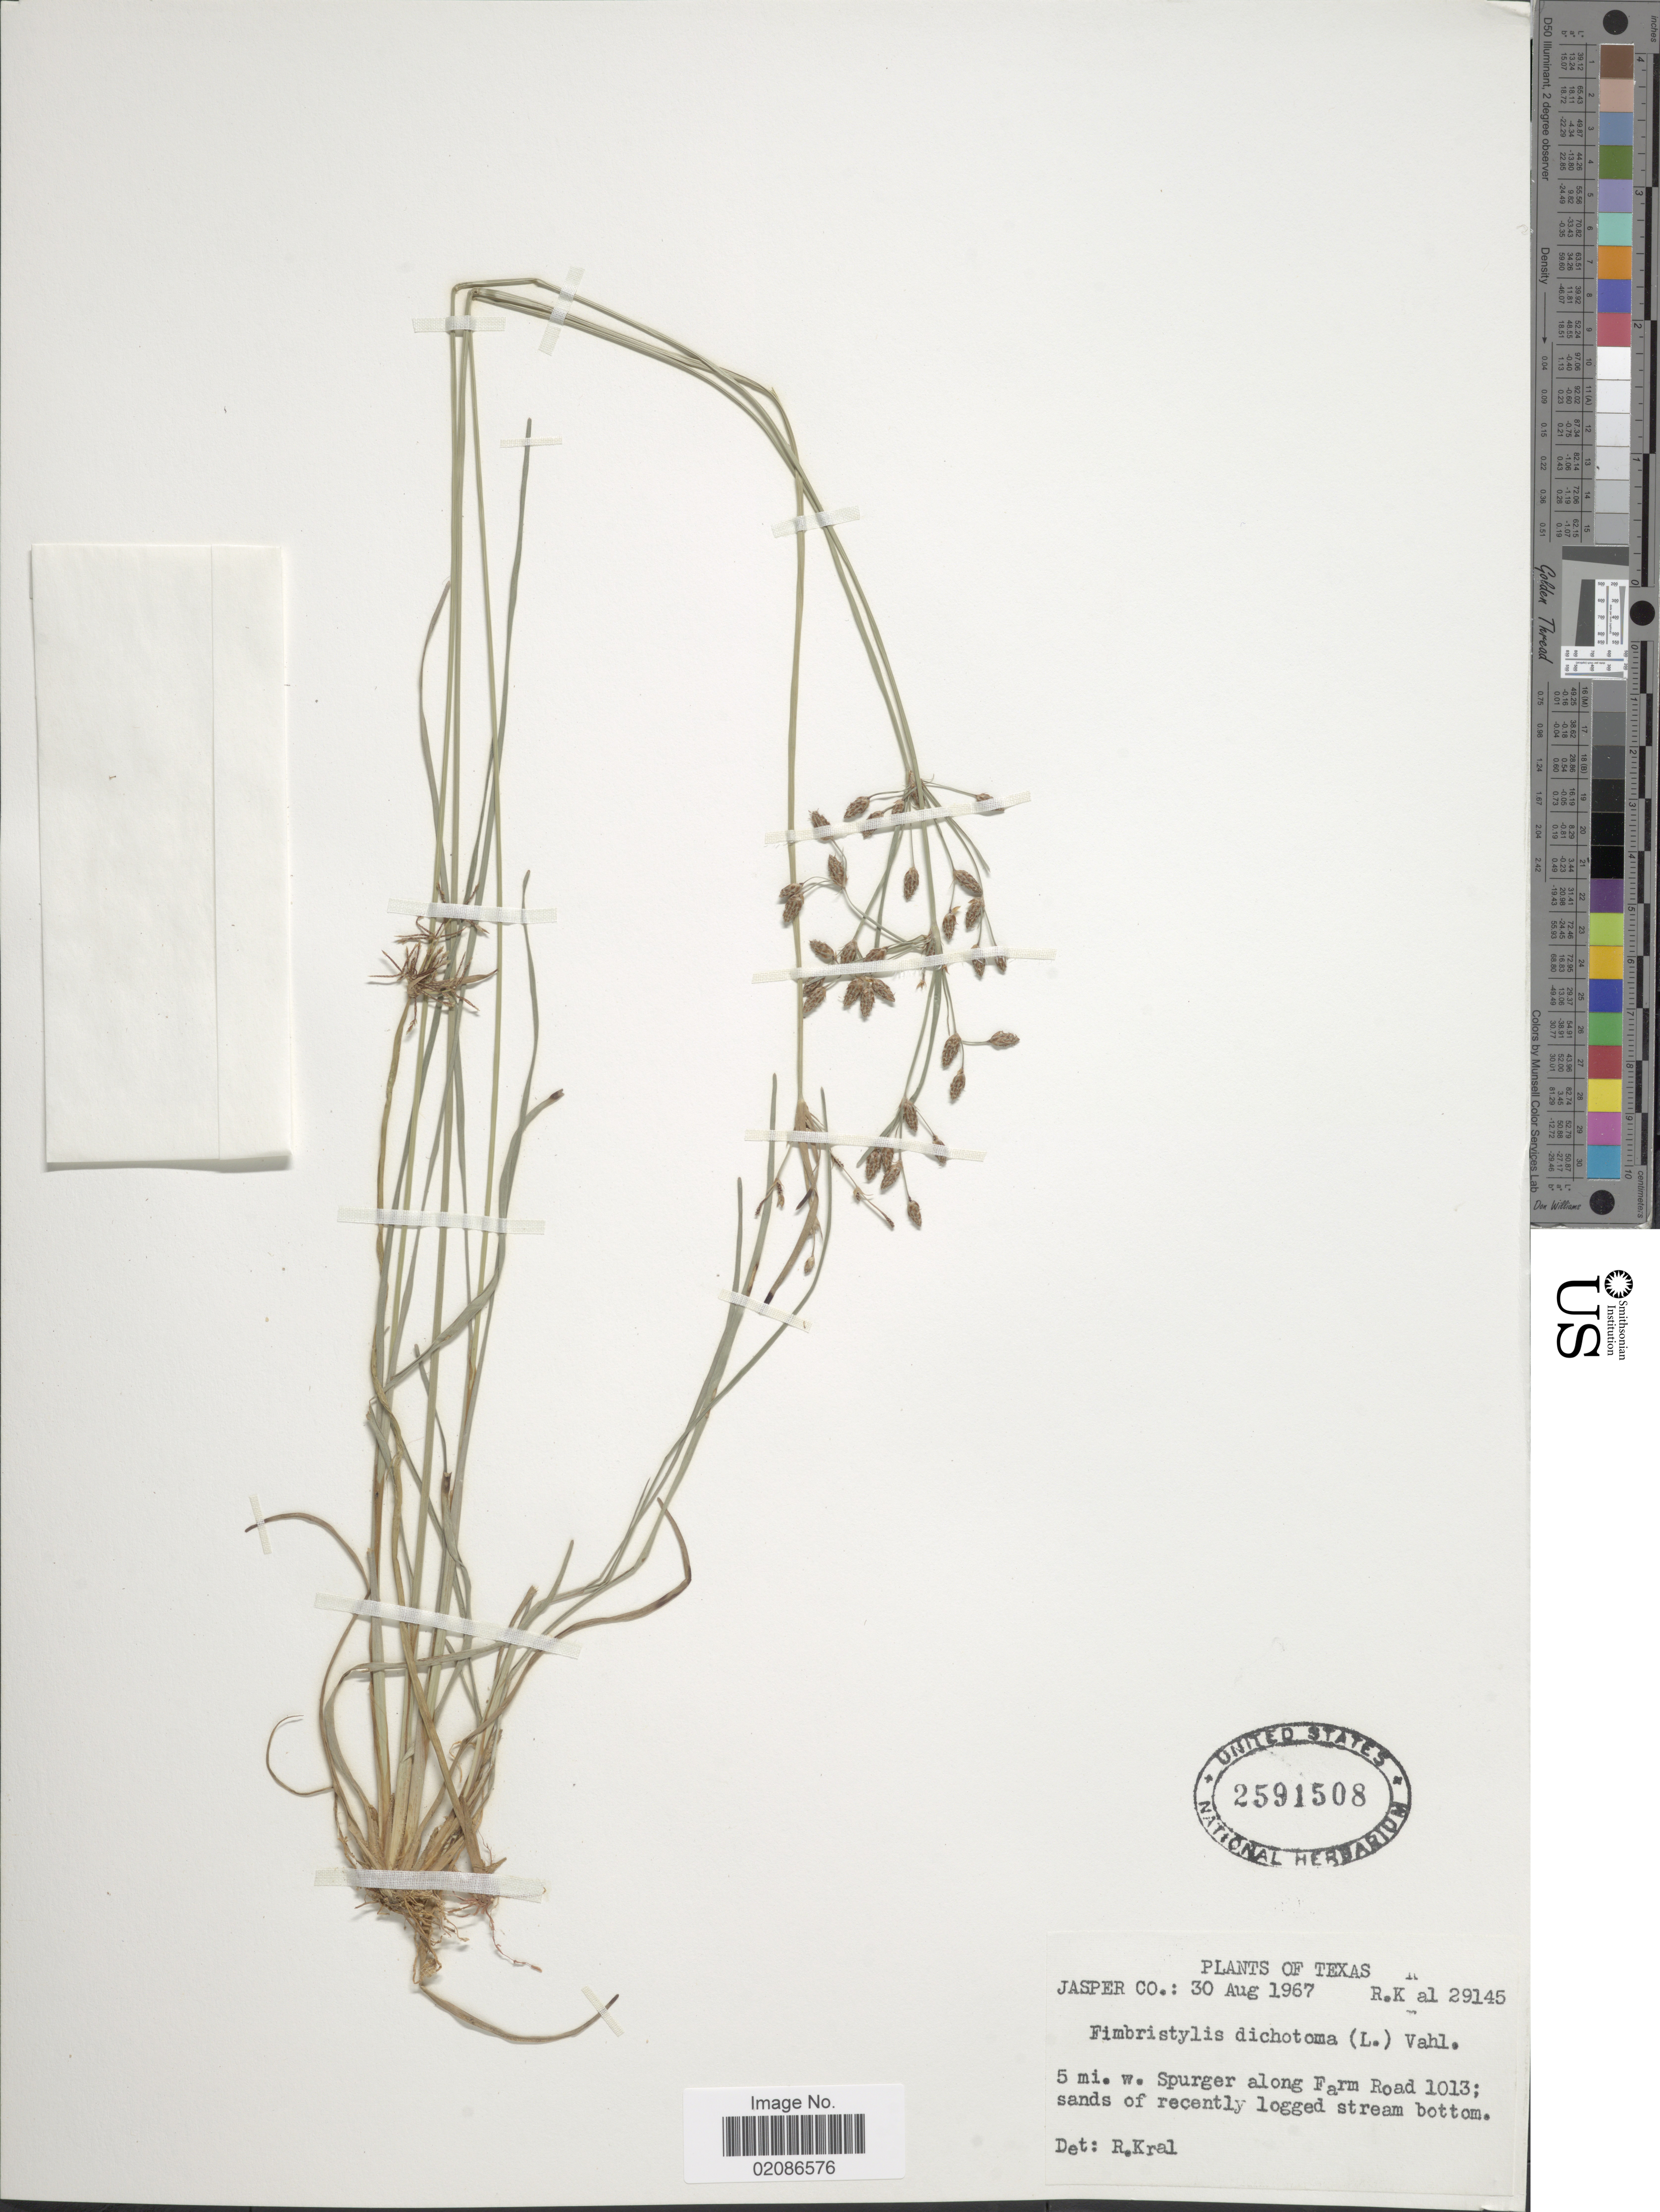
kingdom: Plantae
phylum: Tracheophyta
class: Liliopsida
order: Poales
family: Cyperaceae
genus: Fimbristylis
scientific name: Fimbristylis dichotoma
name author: (L.) Vahl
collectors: R. Kral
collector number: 29145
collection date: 1967-08-30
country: United States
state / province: Texas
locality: Jasper Co; 5 mi w. of Spurger along Farm Road 1013; sands of recently logged stream bottom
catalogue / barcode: US 2591508